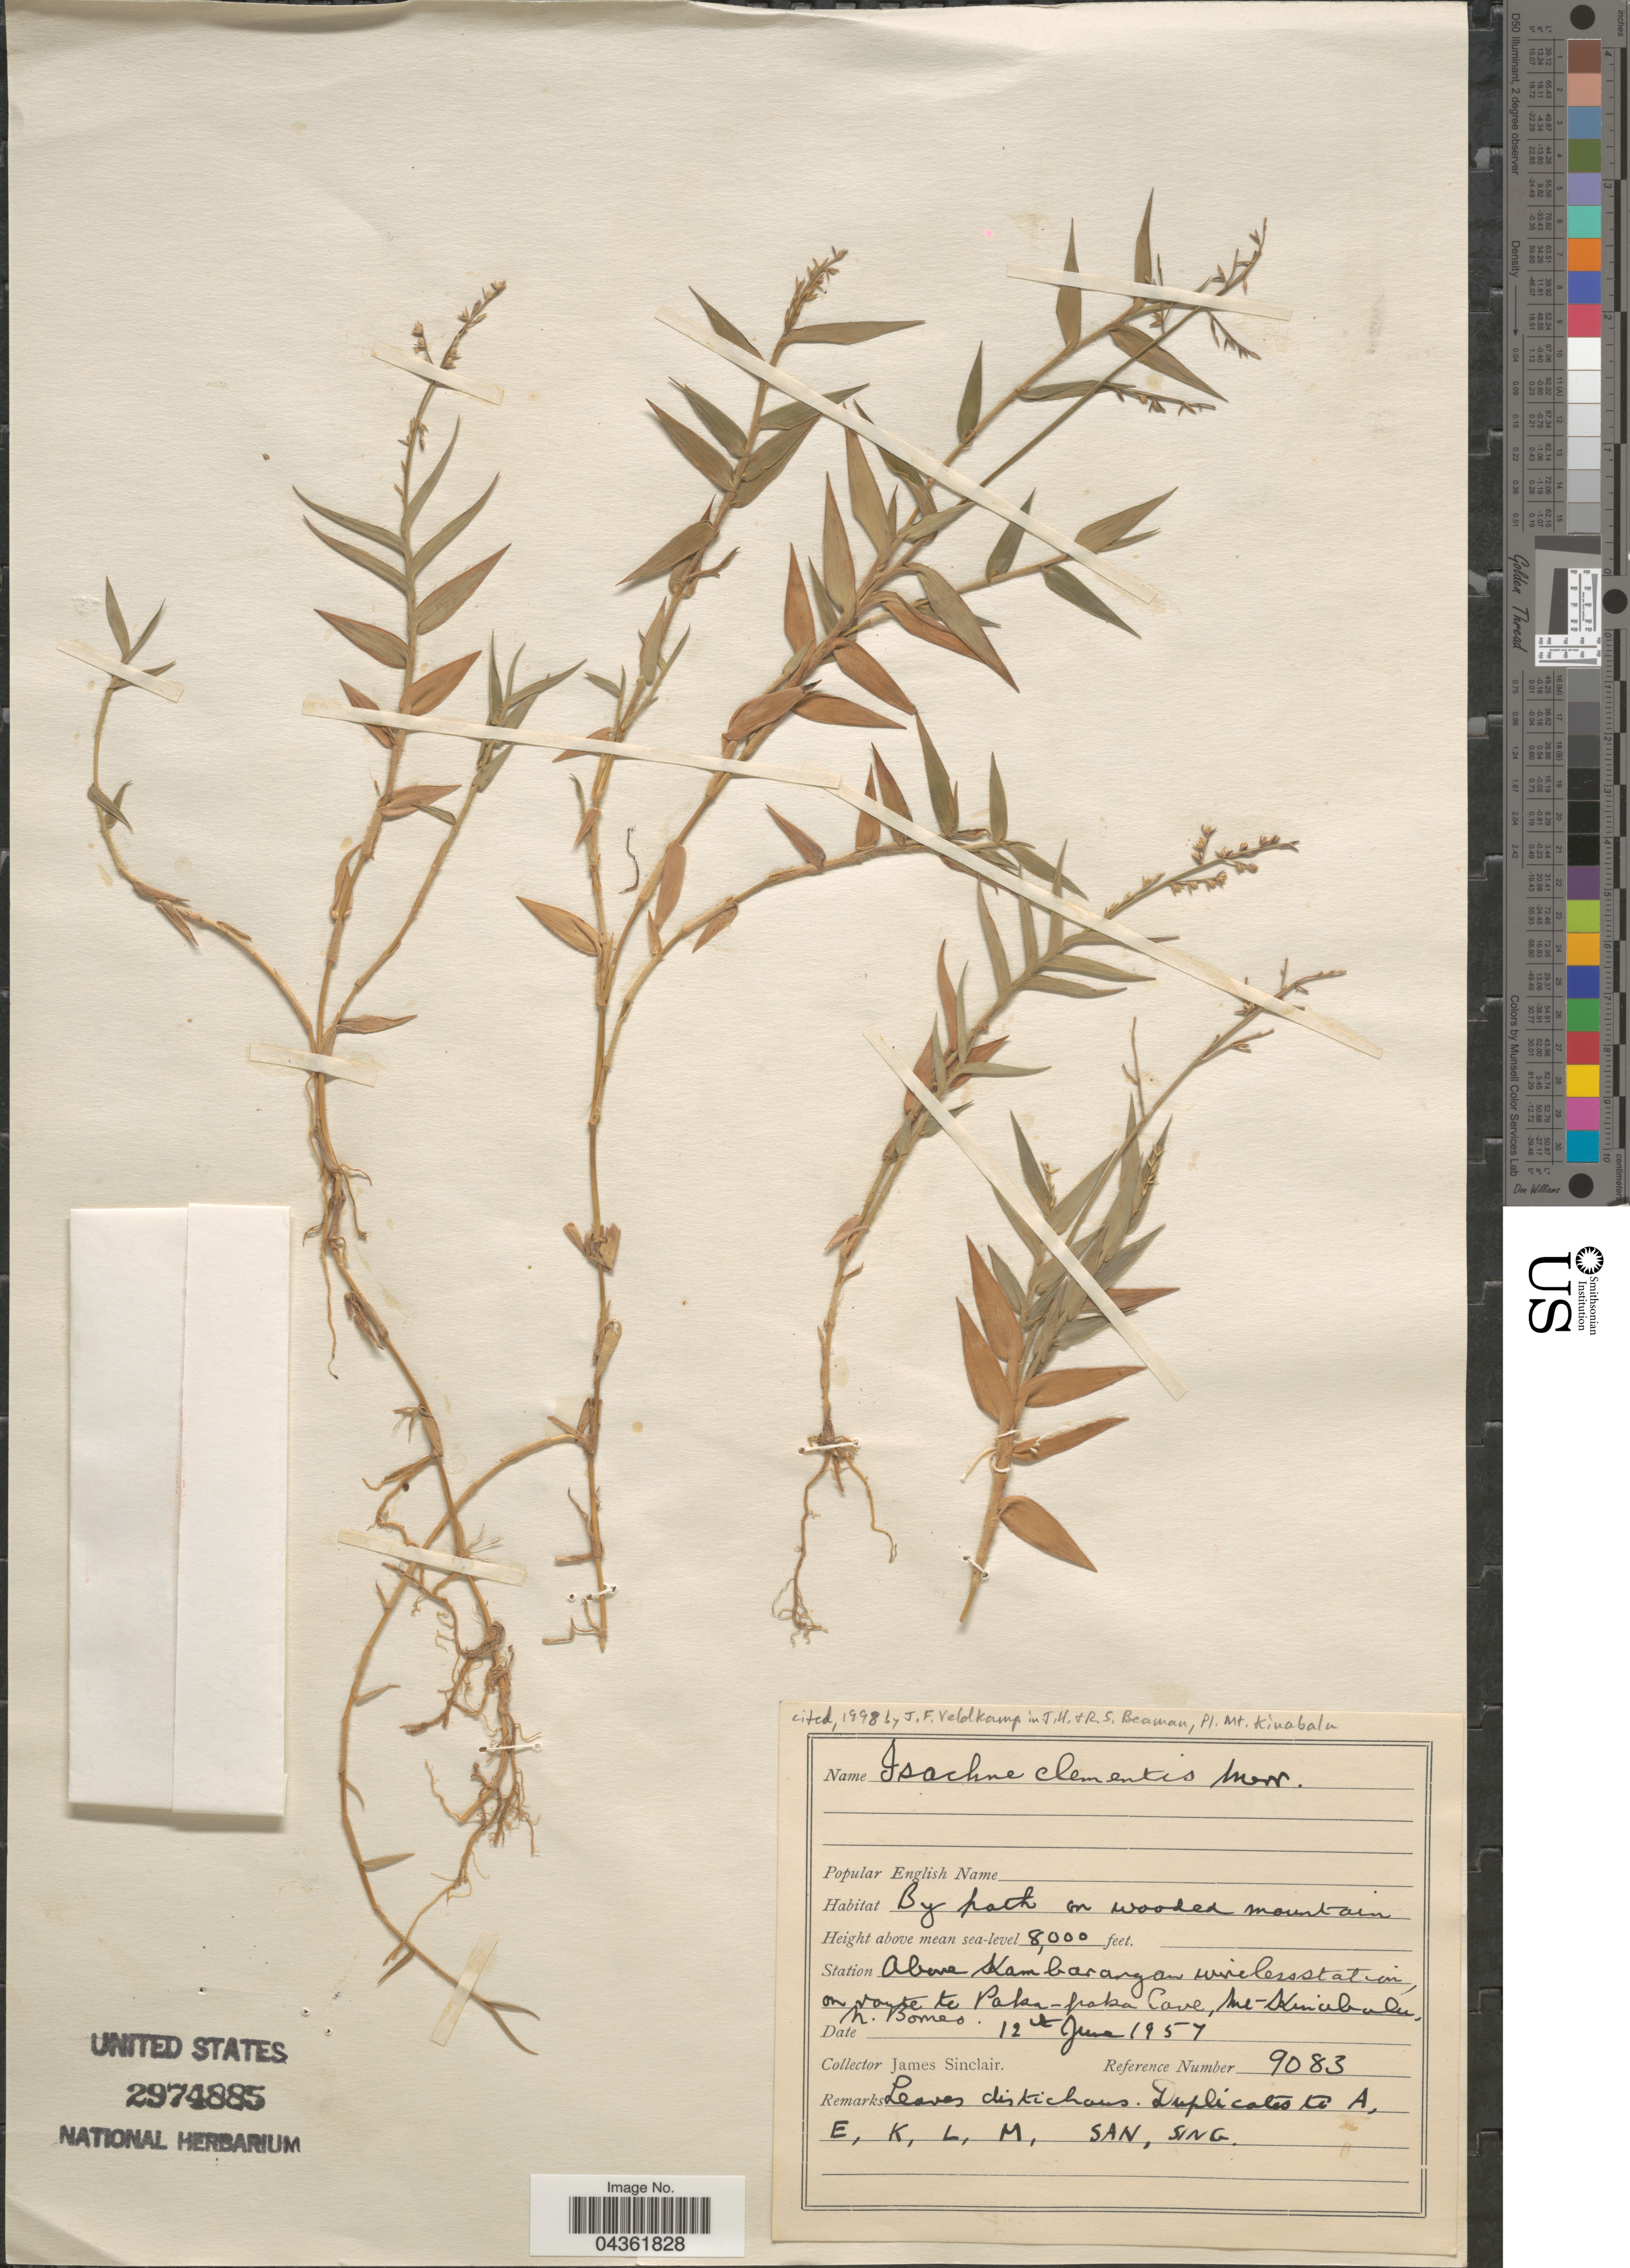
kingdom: Plantae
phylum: Tracheophyta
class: Liliopsida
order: Poales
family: Poaceae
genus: Isachne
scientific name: Isachne clementis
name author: Merr.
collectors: J. Sinclair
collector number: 9083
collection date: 1957-06-12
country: Malaysia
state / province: Sabah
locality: Station above Kambarangan wirelessstation, on route to Paka-paka Cave, Mt. Kinabalu, N. Borneo.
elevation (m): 2438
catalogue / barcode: US 2974885